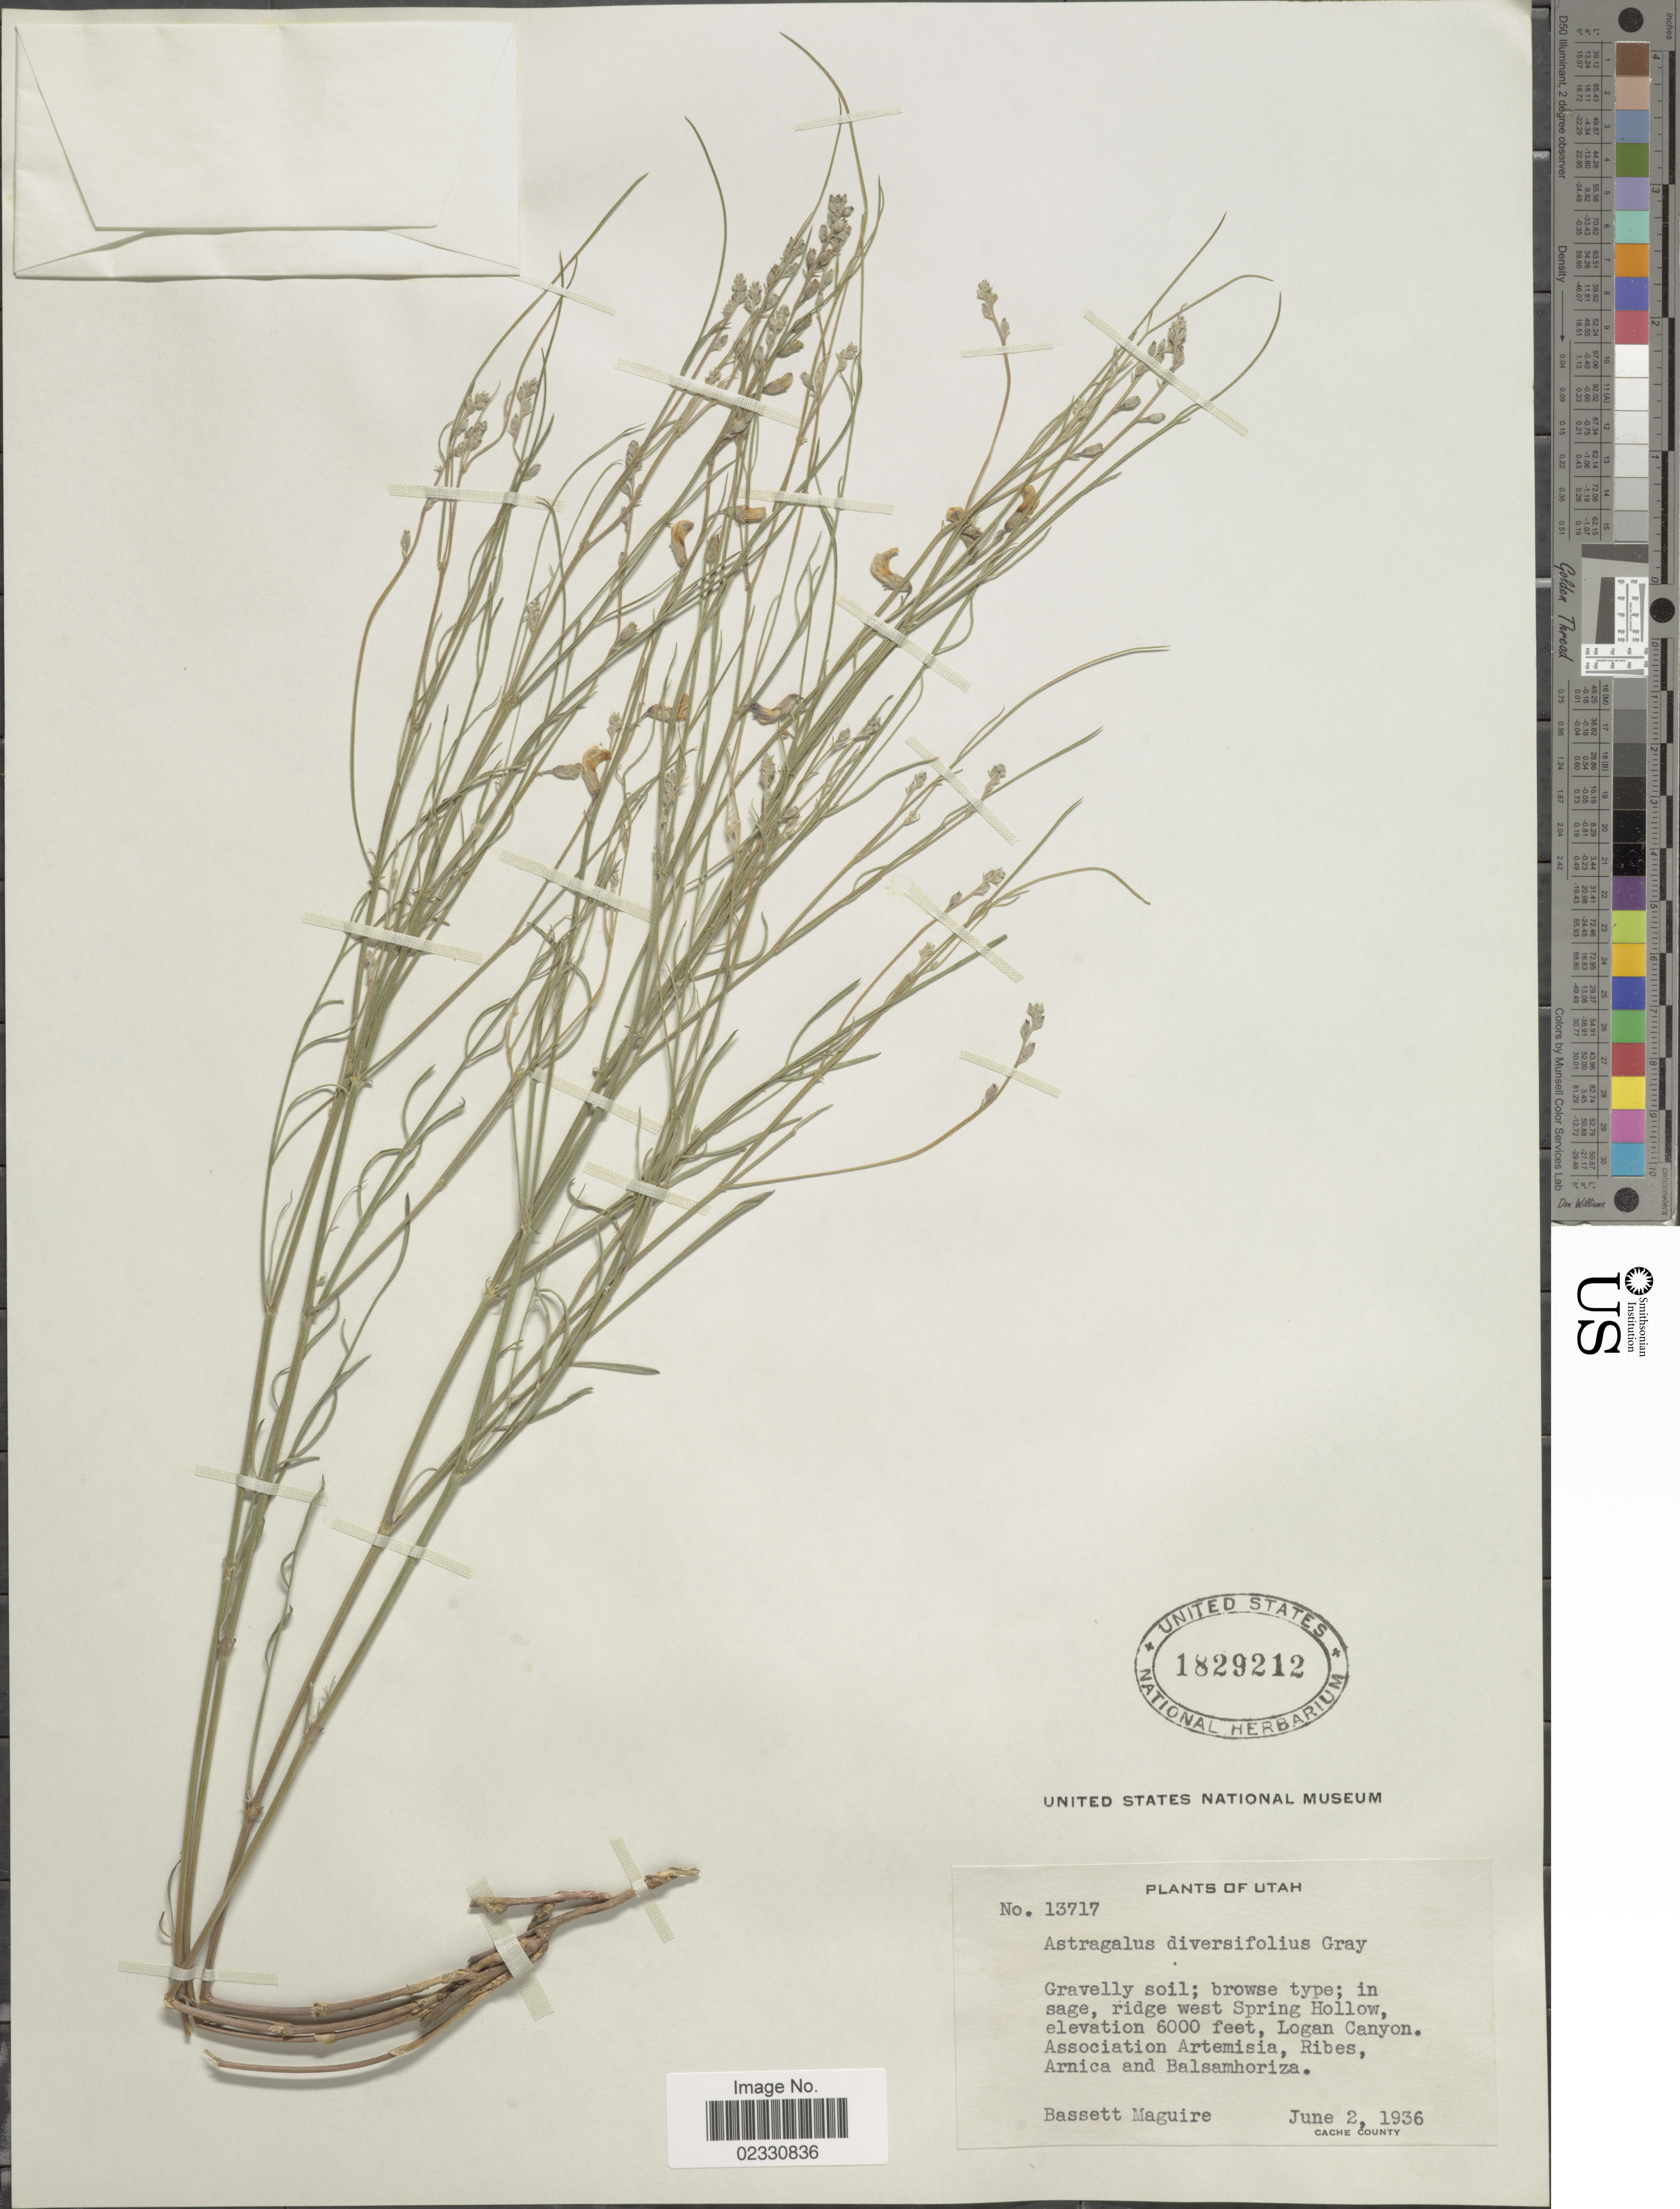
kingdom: Plantae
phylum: Tracheophyta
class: Magnoliopsida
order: Fabales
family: Fabaceae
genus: Astragalus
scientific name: Astragalus diversifolius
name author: A. Gray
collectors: B. Maguire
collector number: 13717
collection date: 1936-06-02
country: United States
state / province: Utah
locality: In sage, ridge west Spring Hollow, Logan Canyon.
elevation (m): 1829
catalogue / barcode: US 1829212